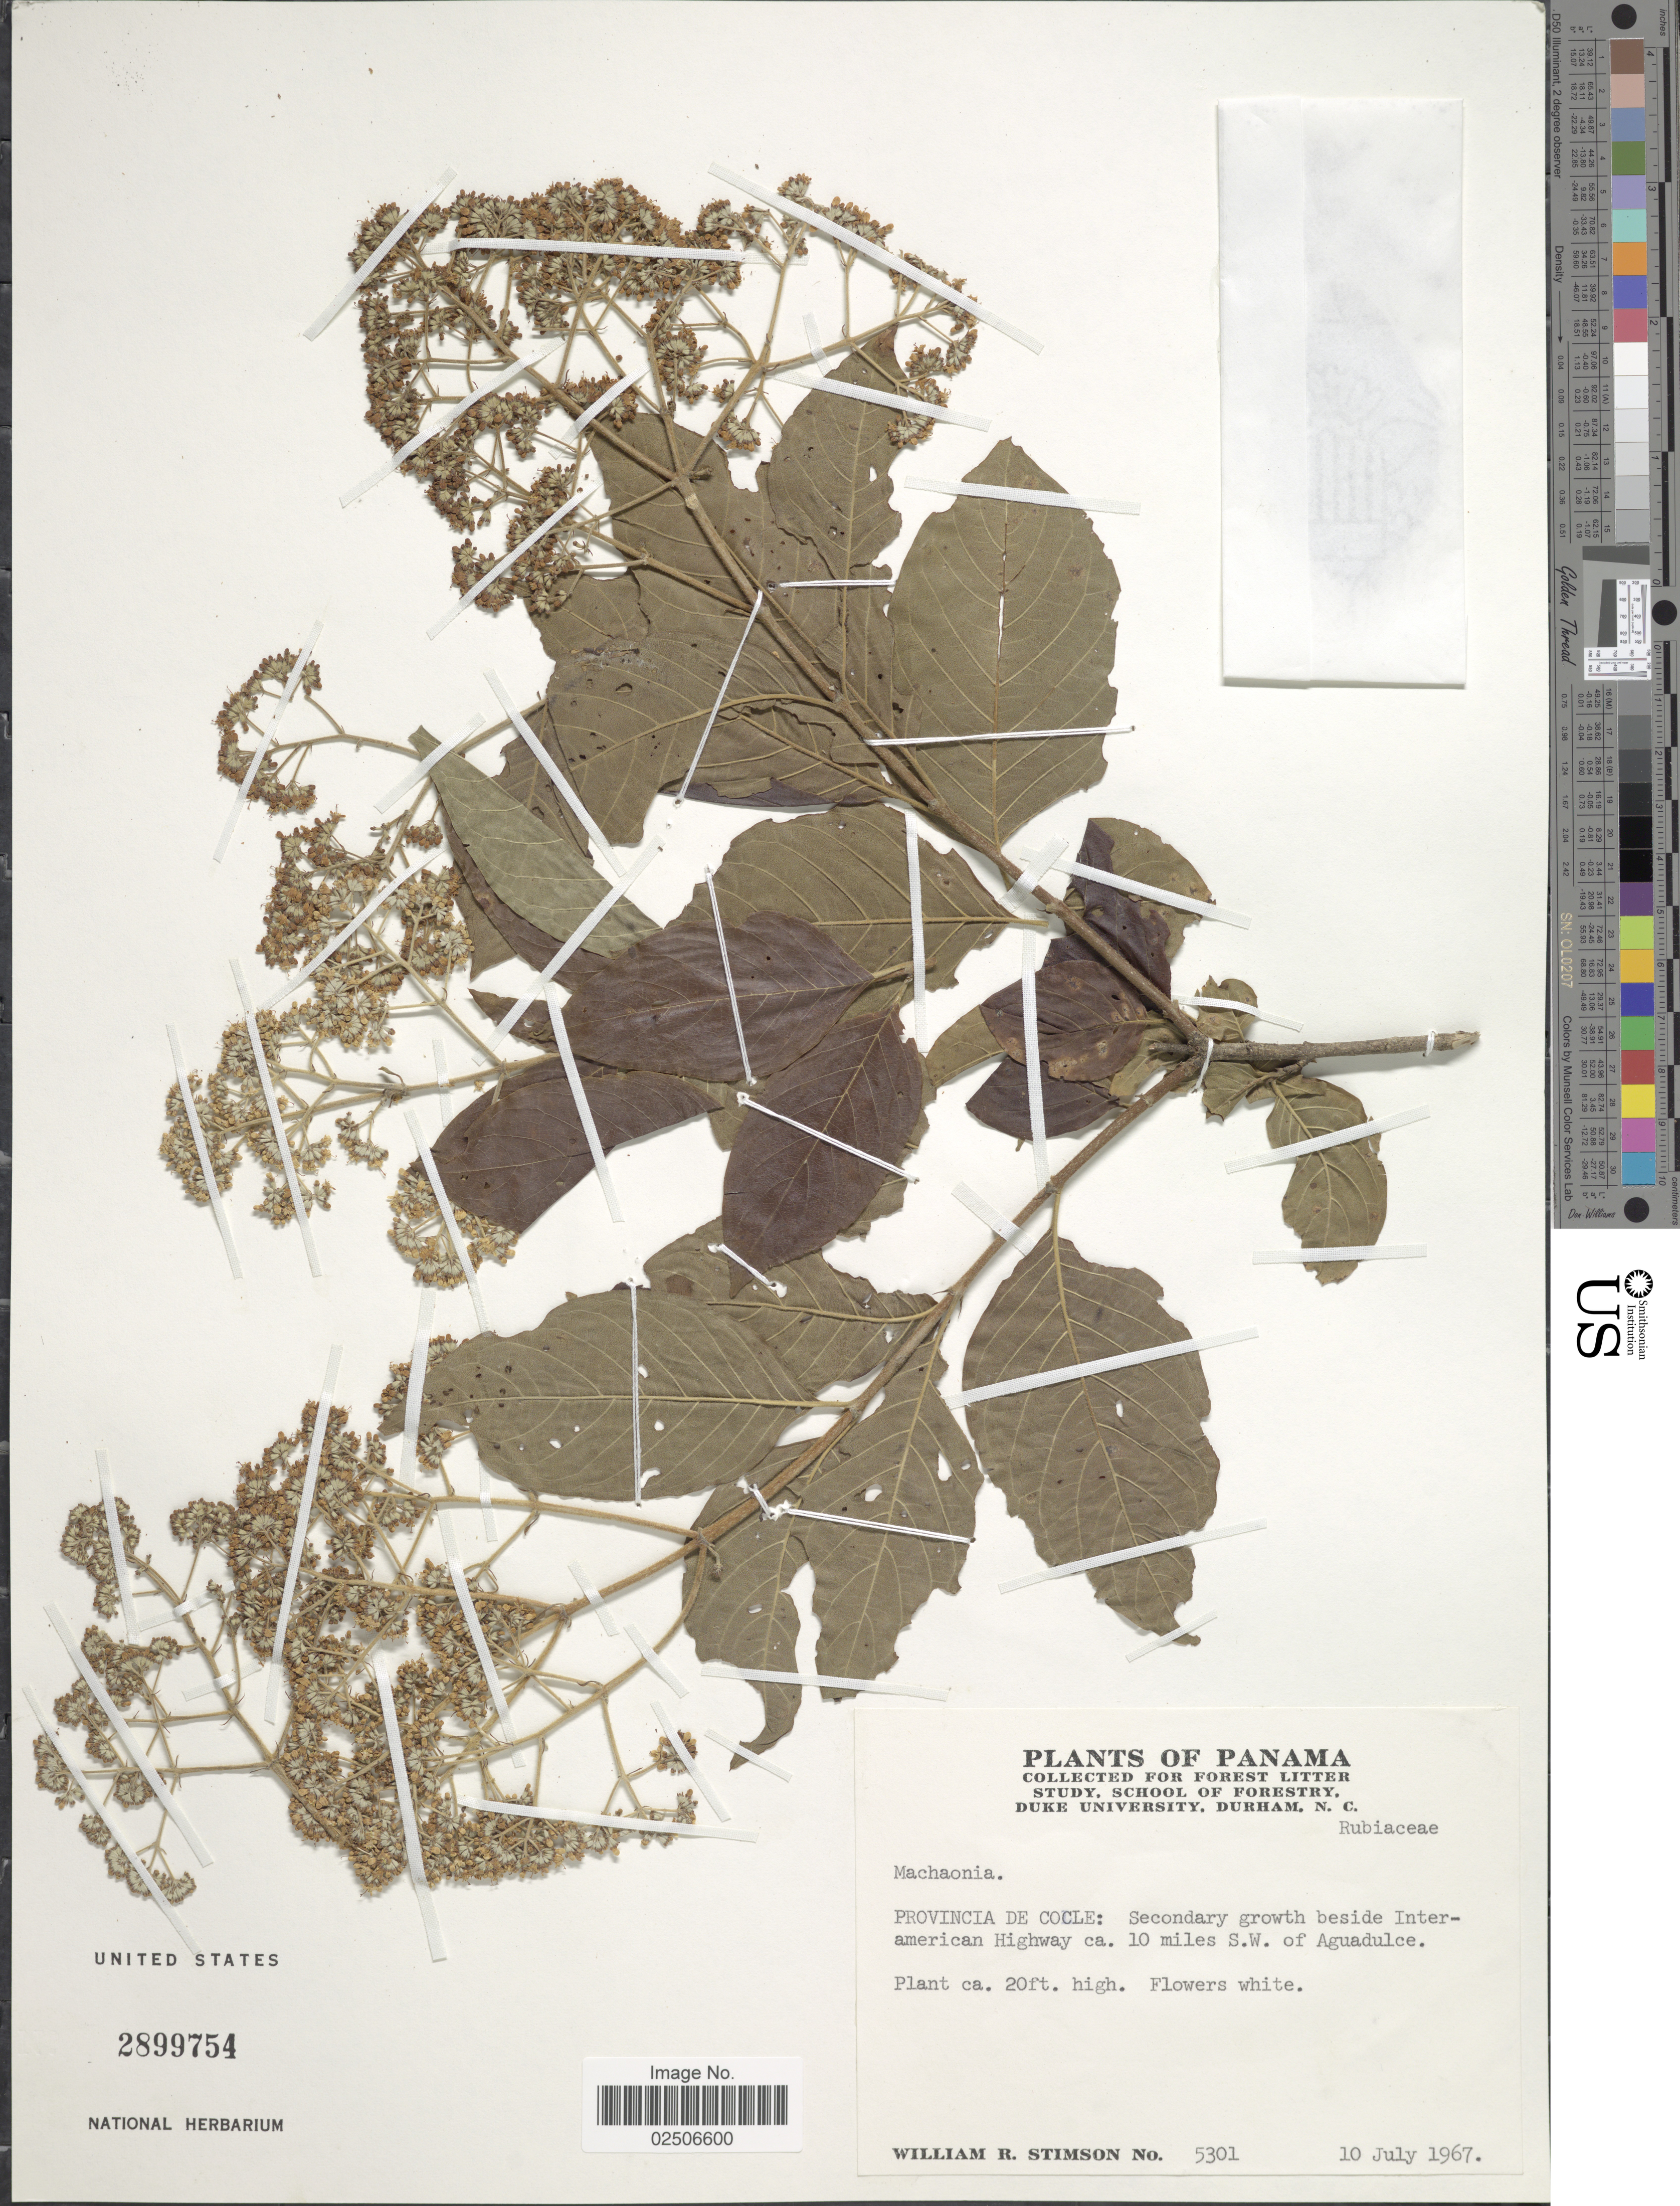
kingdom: Plantae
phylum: Tracheophyta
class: Magnoliopsida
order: Gentianales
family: Rubiaceae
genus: Machaonia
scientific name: Machaonia acuminata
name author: Bonpl.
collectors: W. R. Stimson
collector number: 5301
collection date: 1967-07-10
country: Panama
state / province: Coclé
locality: Secondary growth beside Intermaerican Highway ca. 10 miles S.W. of Aguadulce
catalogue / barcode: US 2899754